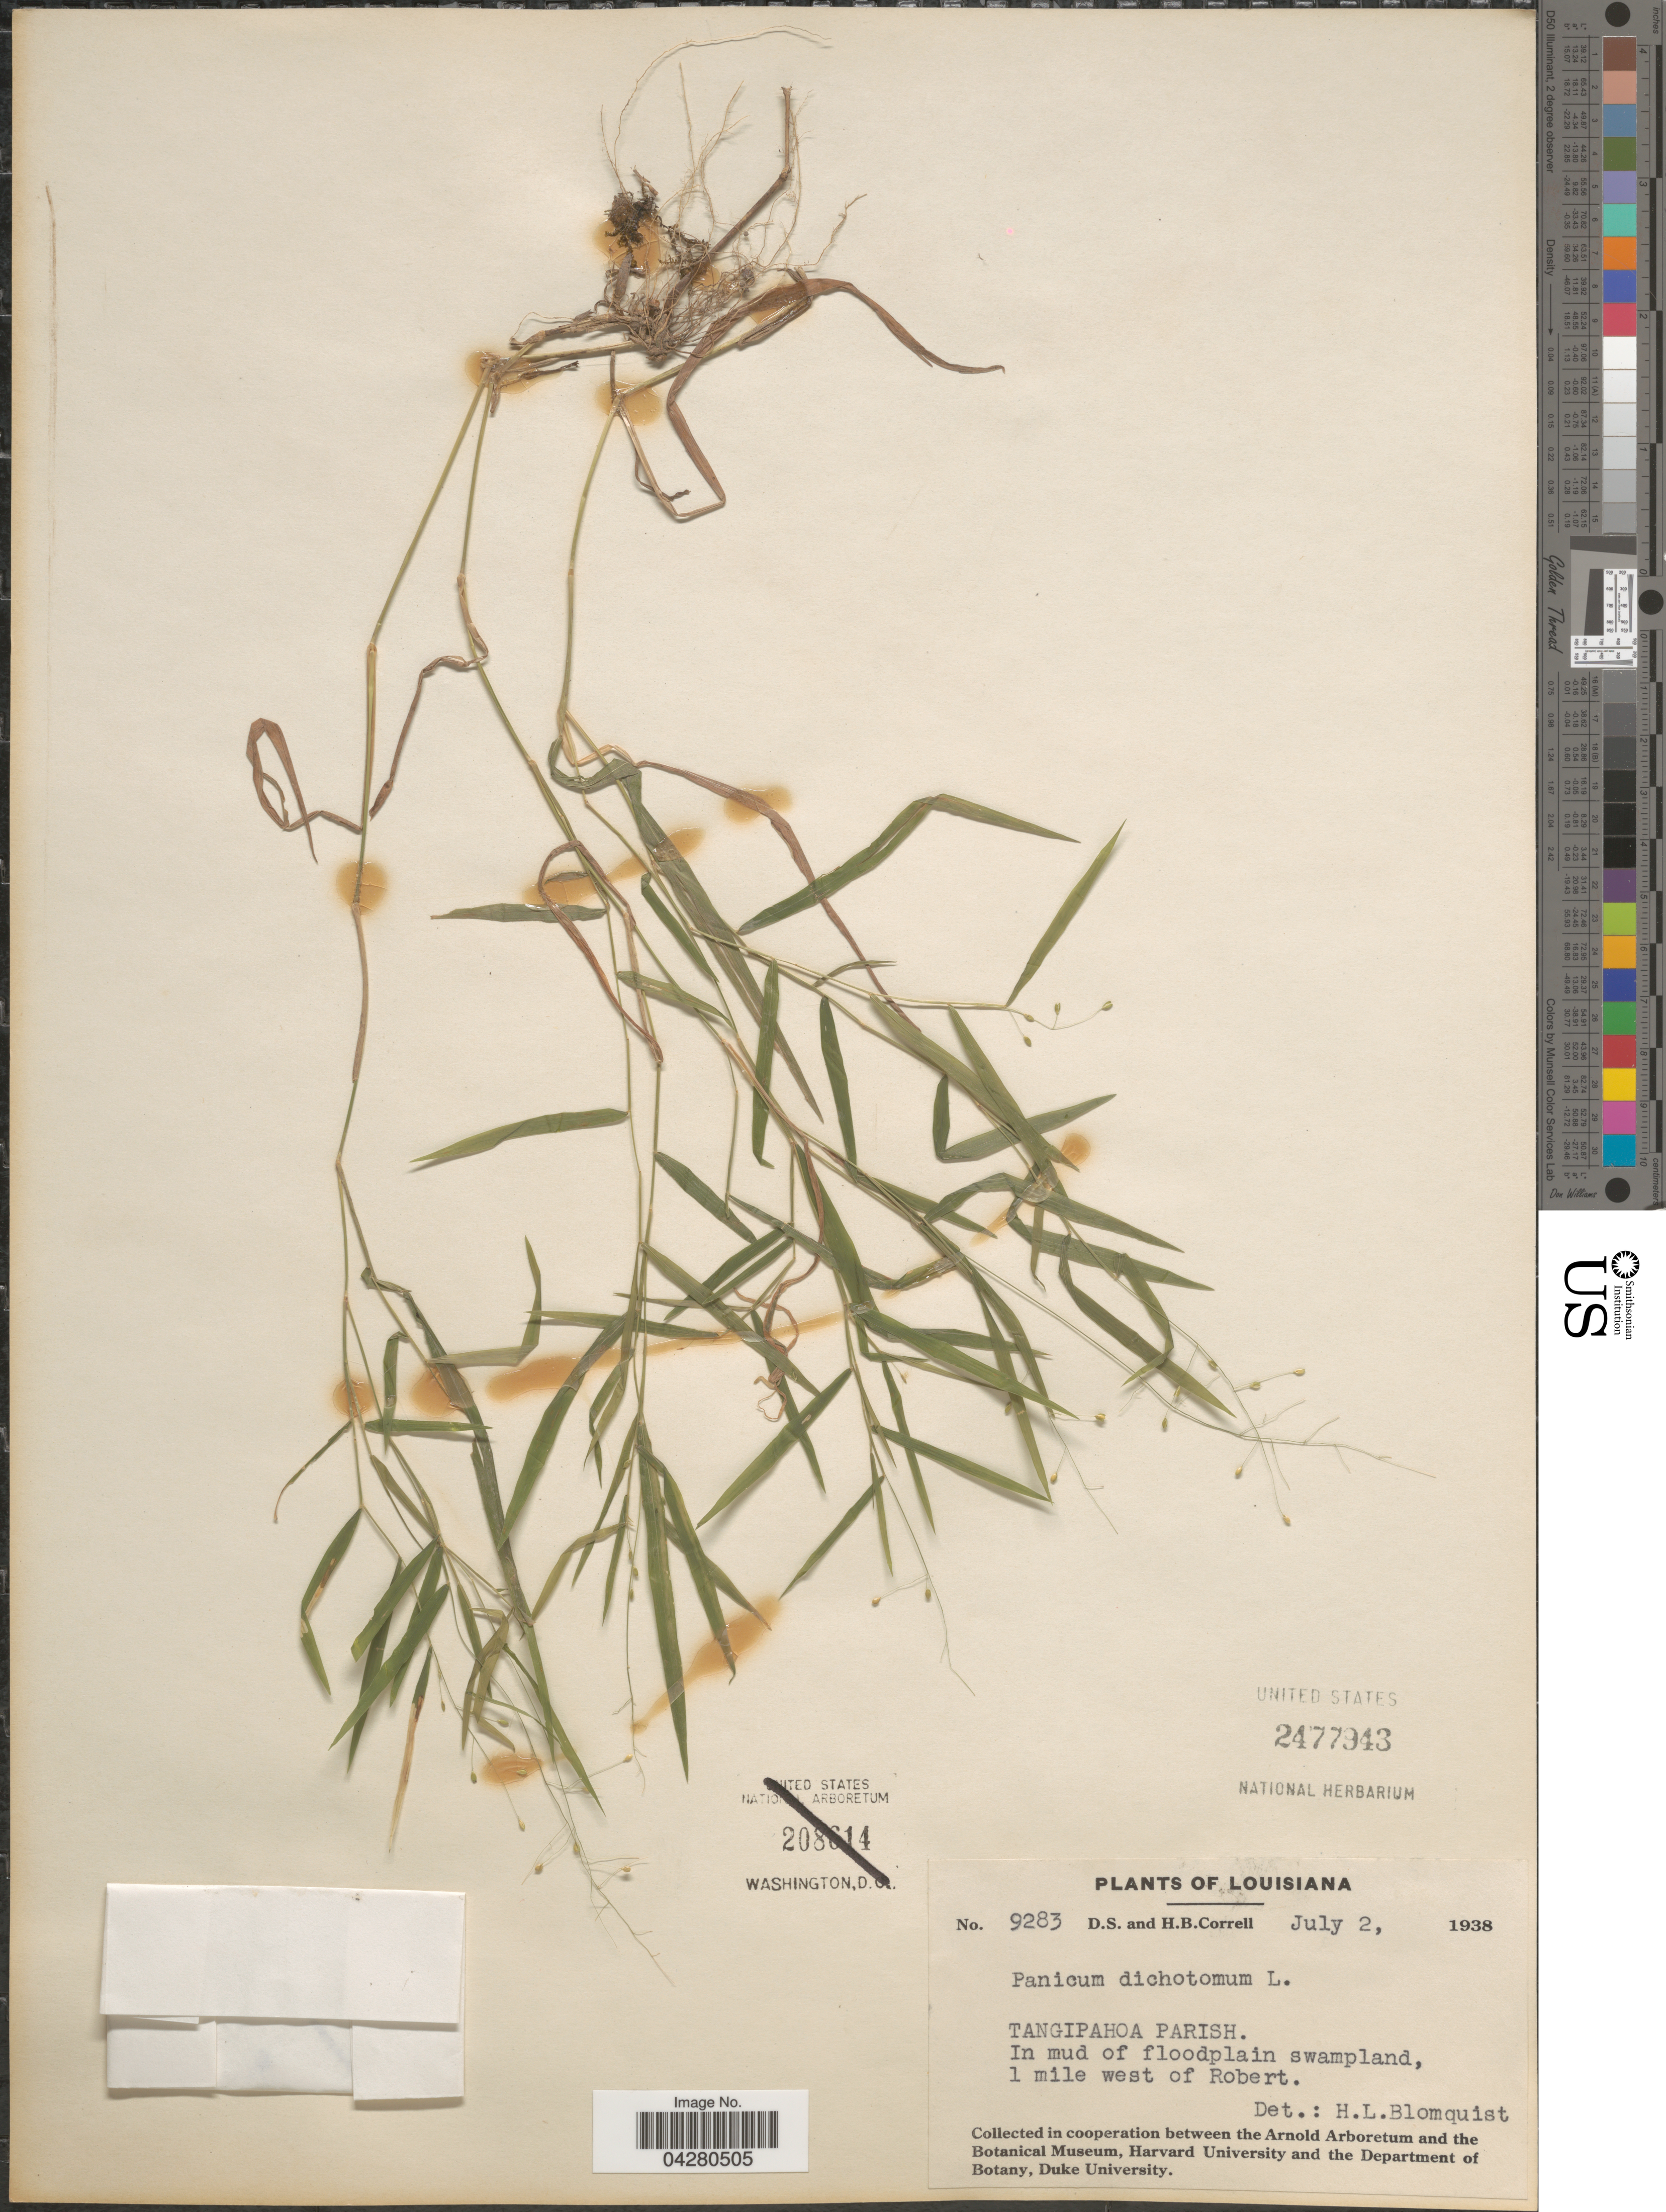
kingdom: Plantae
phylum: Tracheophyta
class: Liliopsida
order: Poales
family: Poaceae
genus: Dichanthelium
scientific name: Dichanthelium dichotomum var. dichotomum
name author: (L.) Gould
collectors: D. S. Correll & H. Correll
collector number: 9283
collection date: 1938-07-02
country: United States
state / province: Louisiana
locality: Tangipahoa Parish. In mud of floodplain in swampland, 1 mile west of Robert.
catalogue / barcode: US 2477943